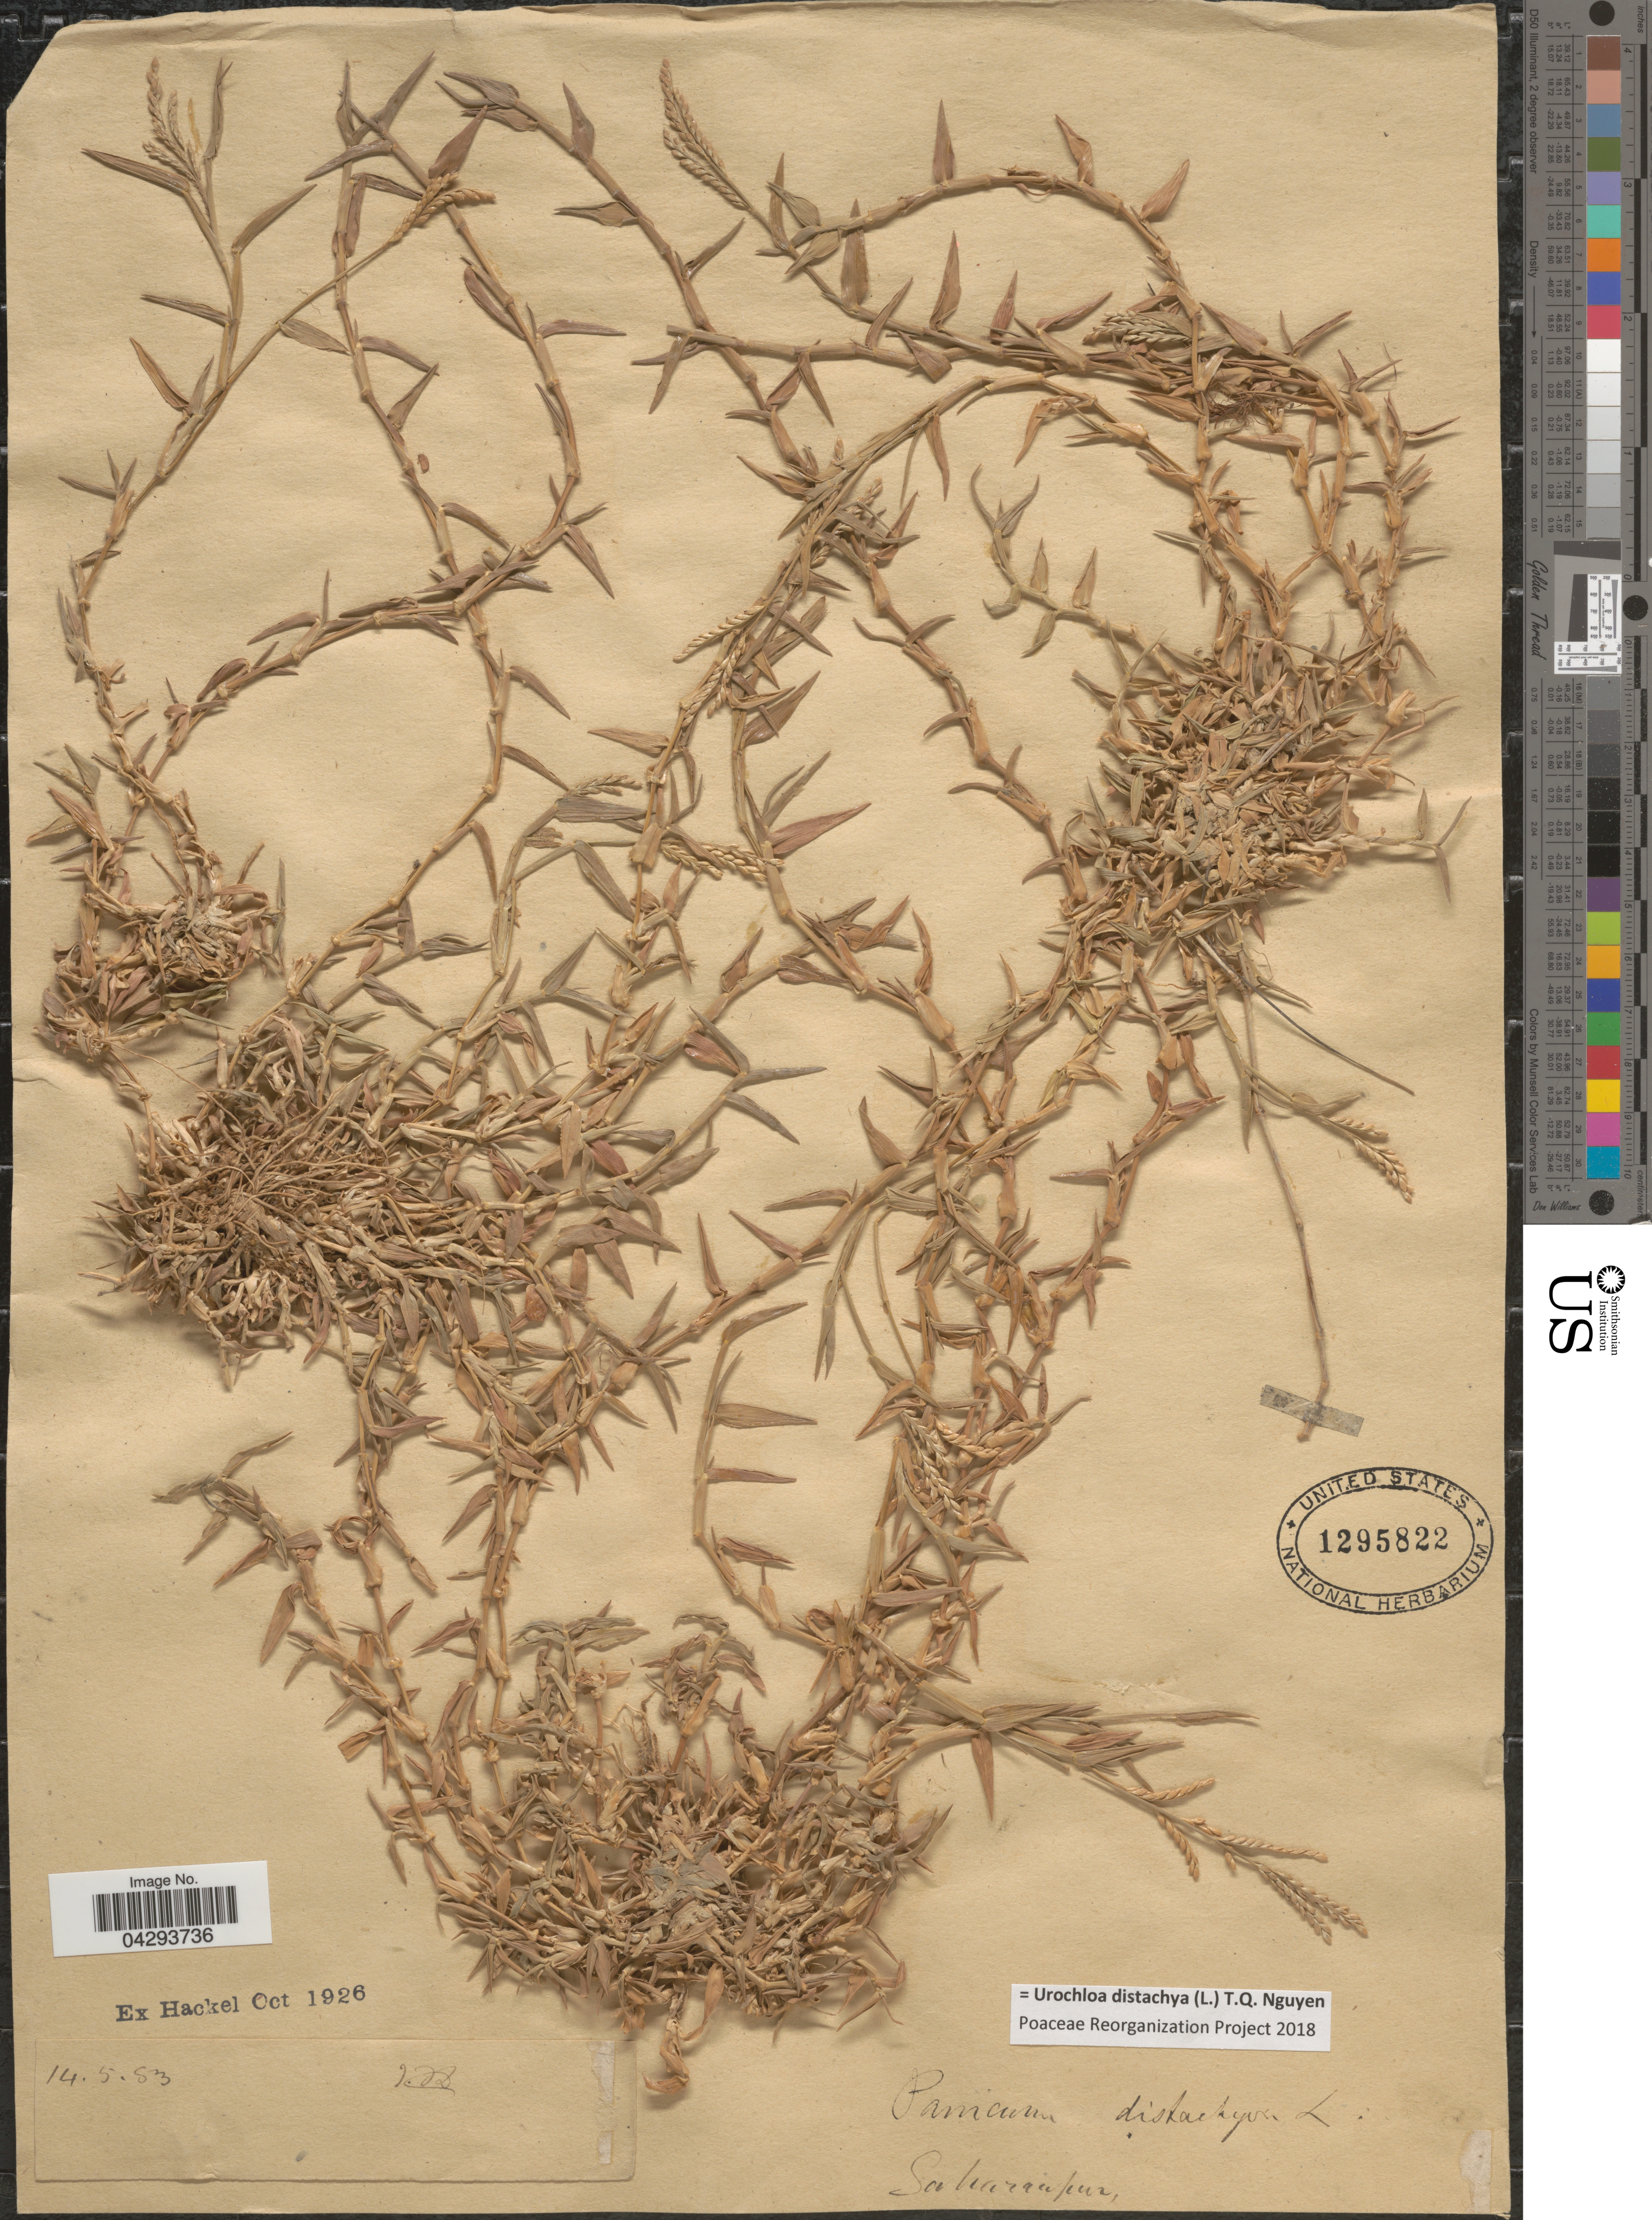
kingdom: Plantae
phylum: Tracheophyta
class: Liliopsida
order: Poales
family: Poaceae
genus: Urochloa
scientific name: Urochloa distachya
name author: (L.) T.Q. Nguyen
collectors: -. Hackel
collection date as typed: Transcribed d/m/y: 14/5/83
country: India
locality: Saharanpur.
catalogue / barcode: US 1295822